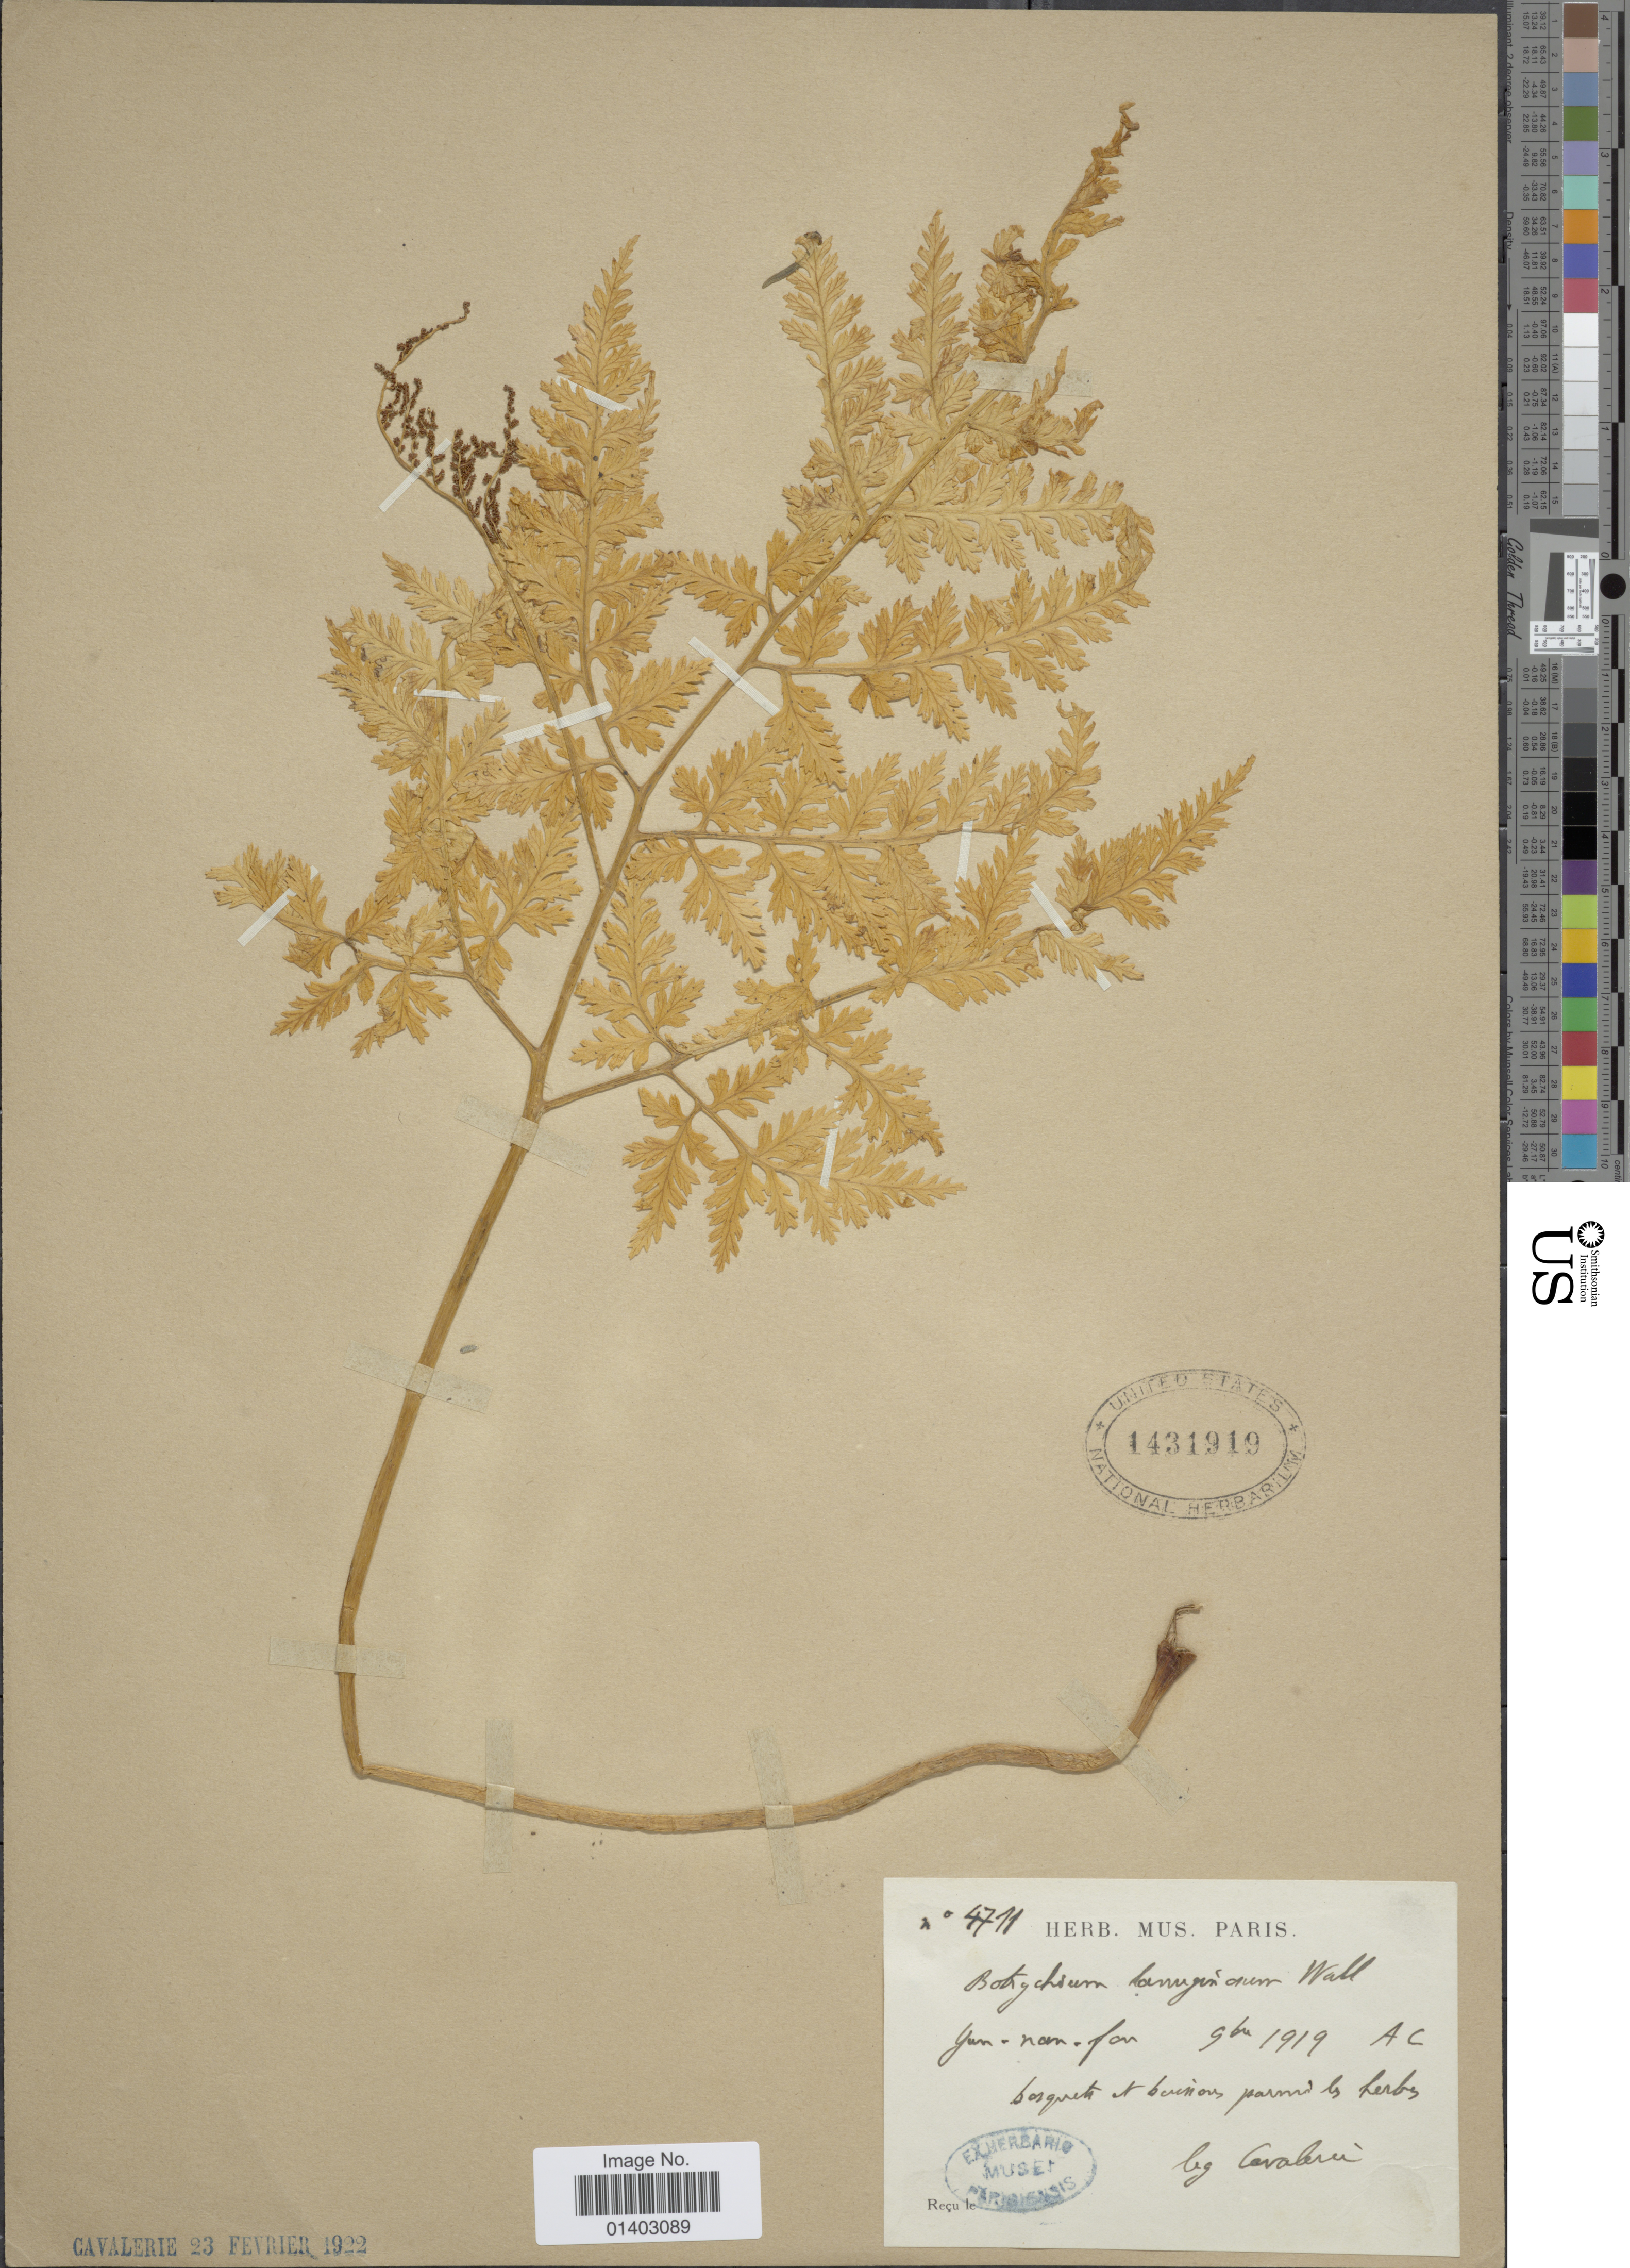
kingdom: Plantae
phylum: Tracheophyta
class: Polypodiopsida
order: Ophioglossales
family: Ophioglossaceae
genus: Botrychium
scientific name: Botrychium lanuginosum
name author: Wall. ex Hook. & Grev.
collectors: -. Cavalerie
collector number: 4711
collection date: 1919-09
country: China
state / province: Yunnan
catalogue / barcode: US 1431919